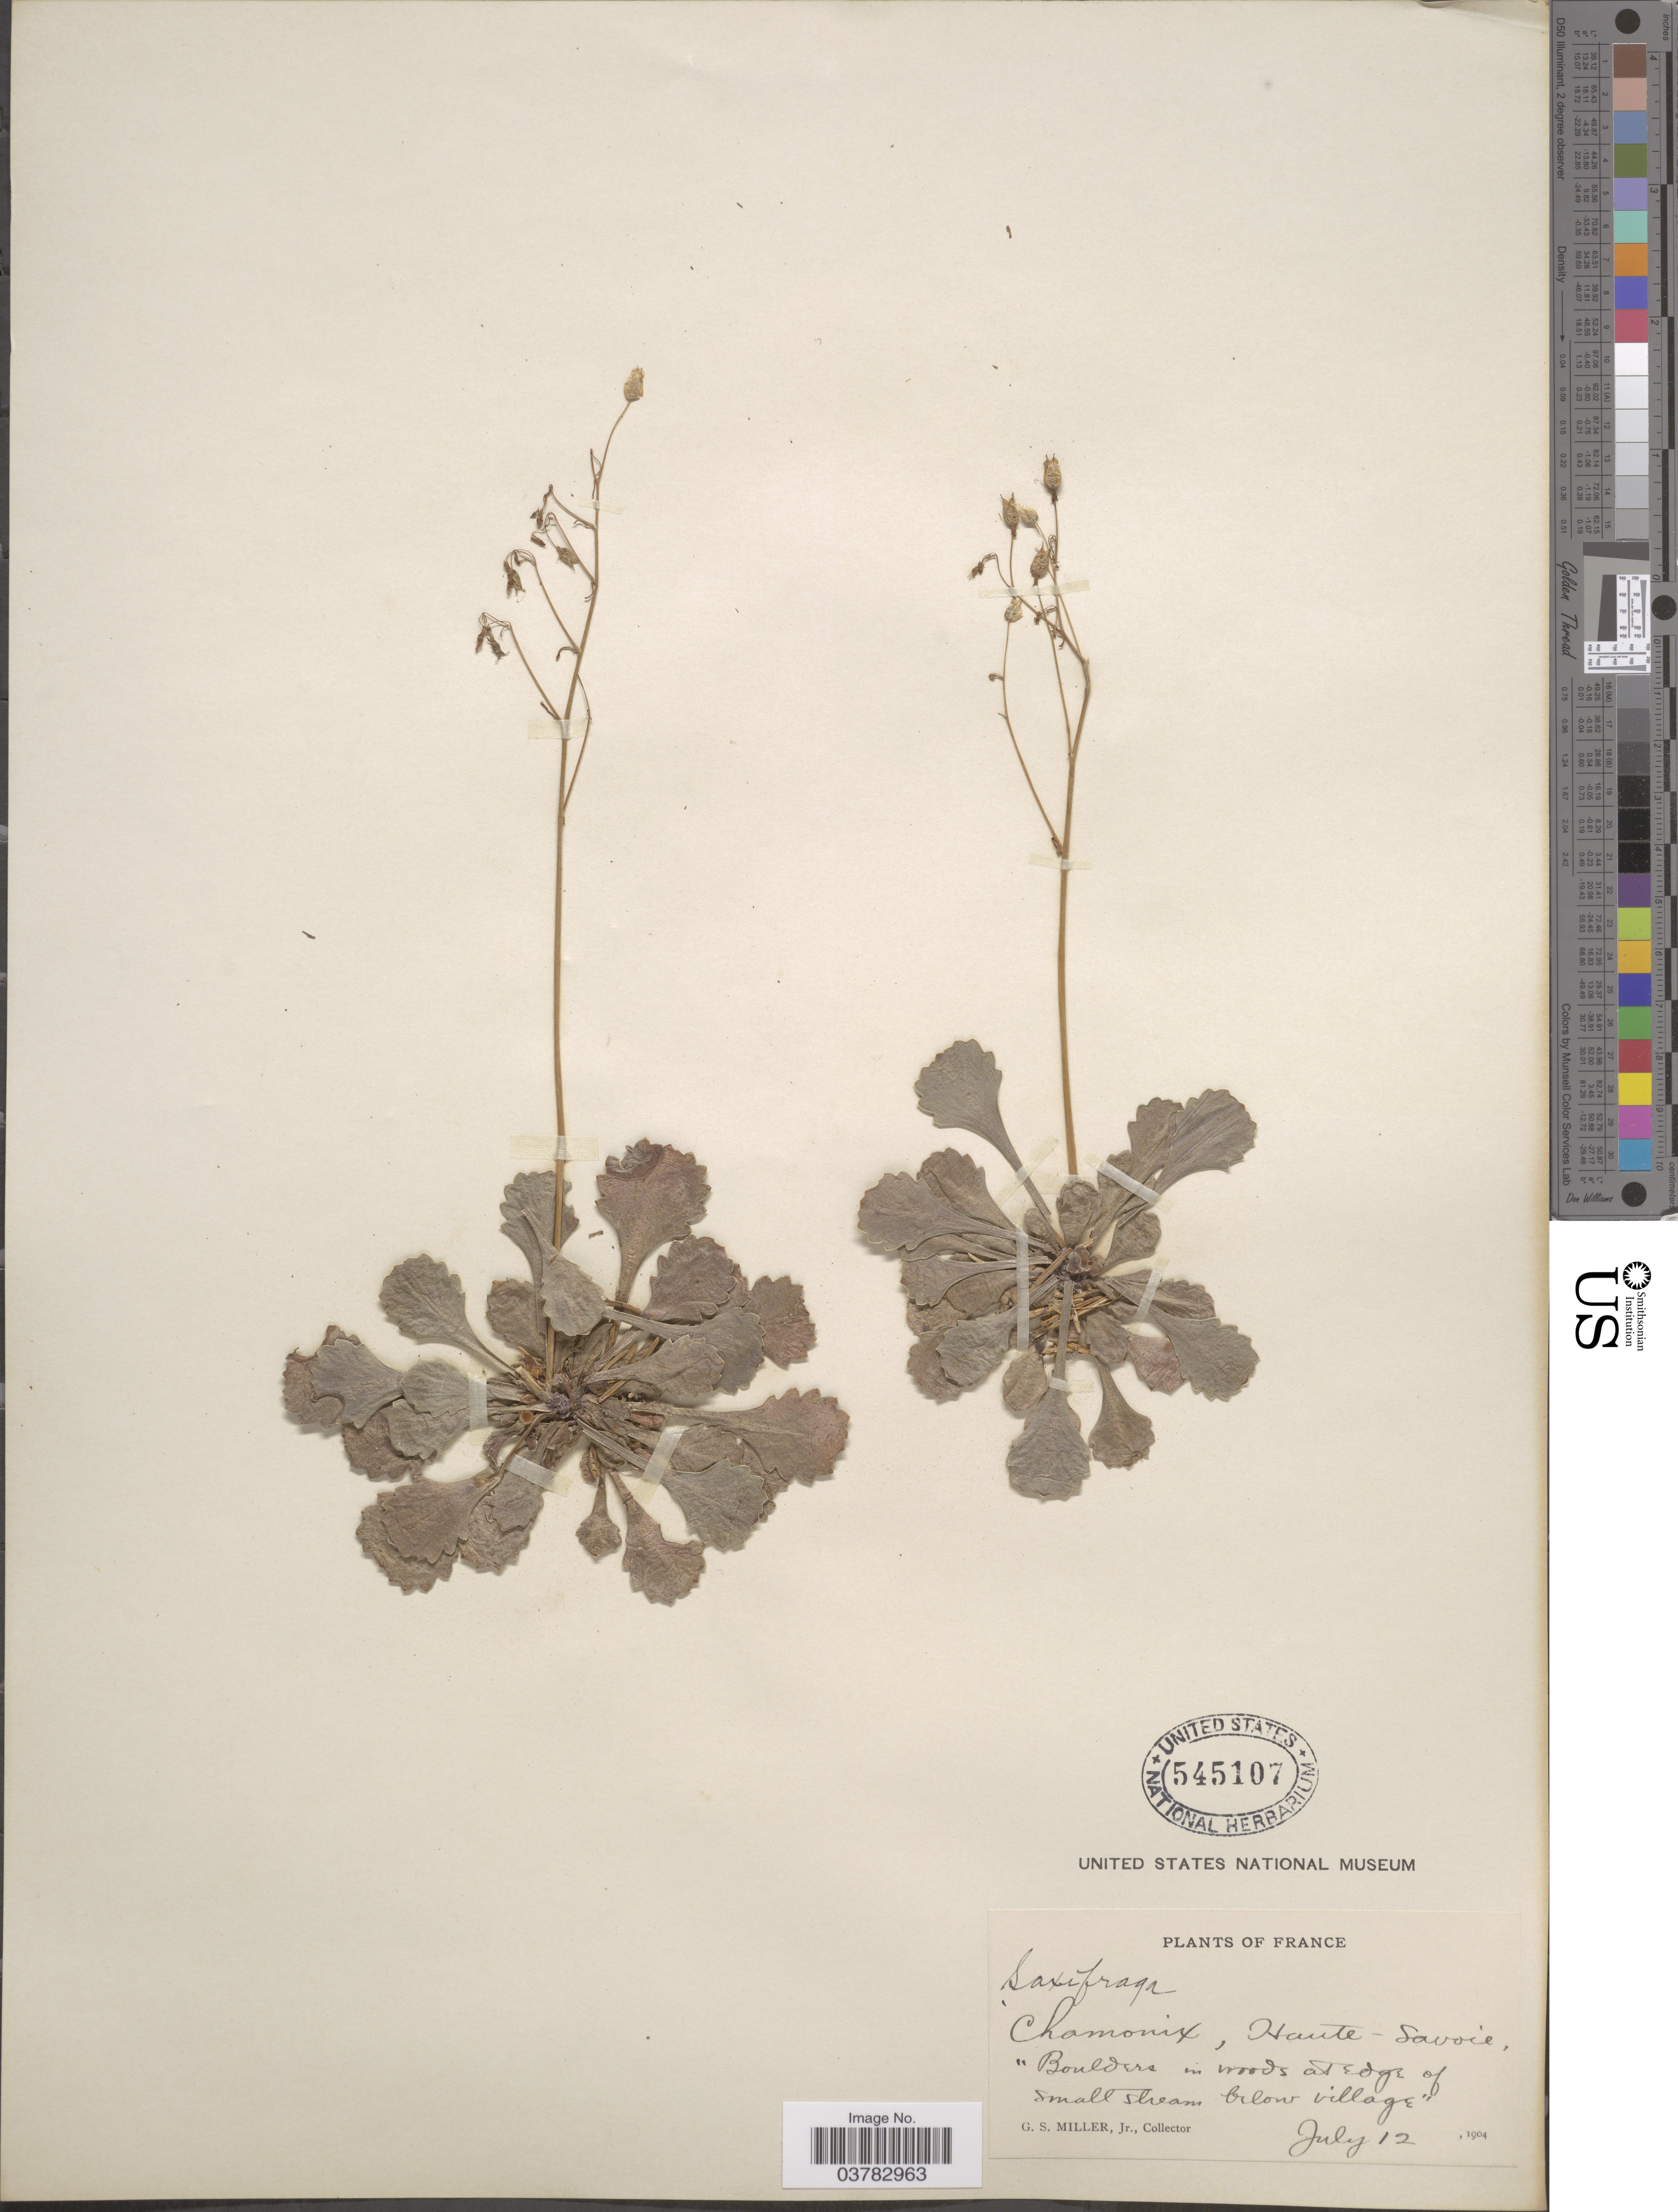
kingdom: Plantae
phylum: Tracheophyta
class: Magnoliopsida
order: Saxifragales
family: Saxifragaceae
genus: Saxifraga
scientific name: Saxifraga sp.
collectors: G. S. Miller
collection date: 1904-07-12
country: France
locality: Chamonix, Haute-Savoie, "Boulders in woods at edge of small stream below village".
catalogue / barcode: US 545107